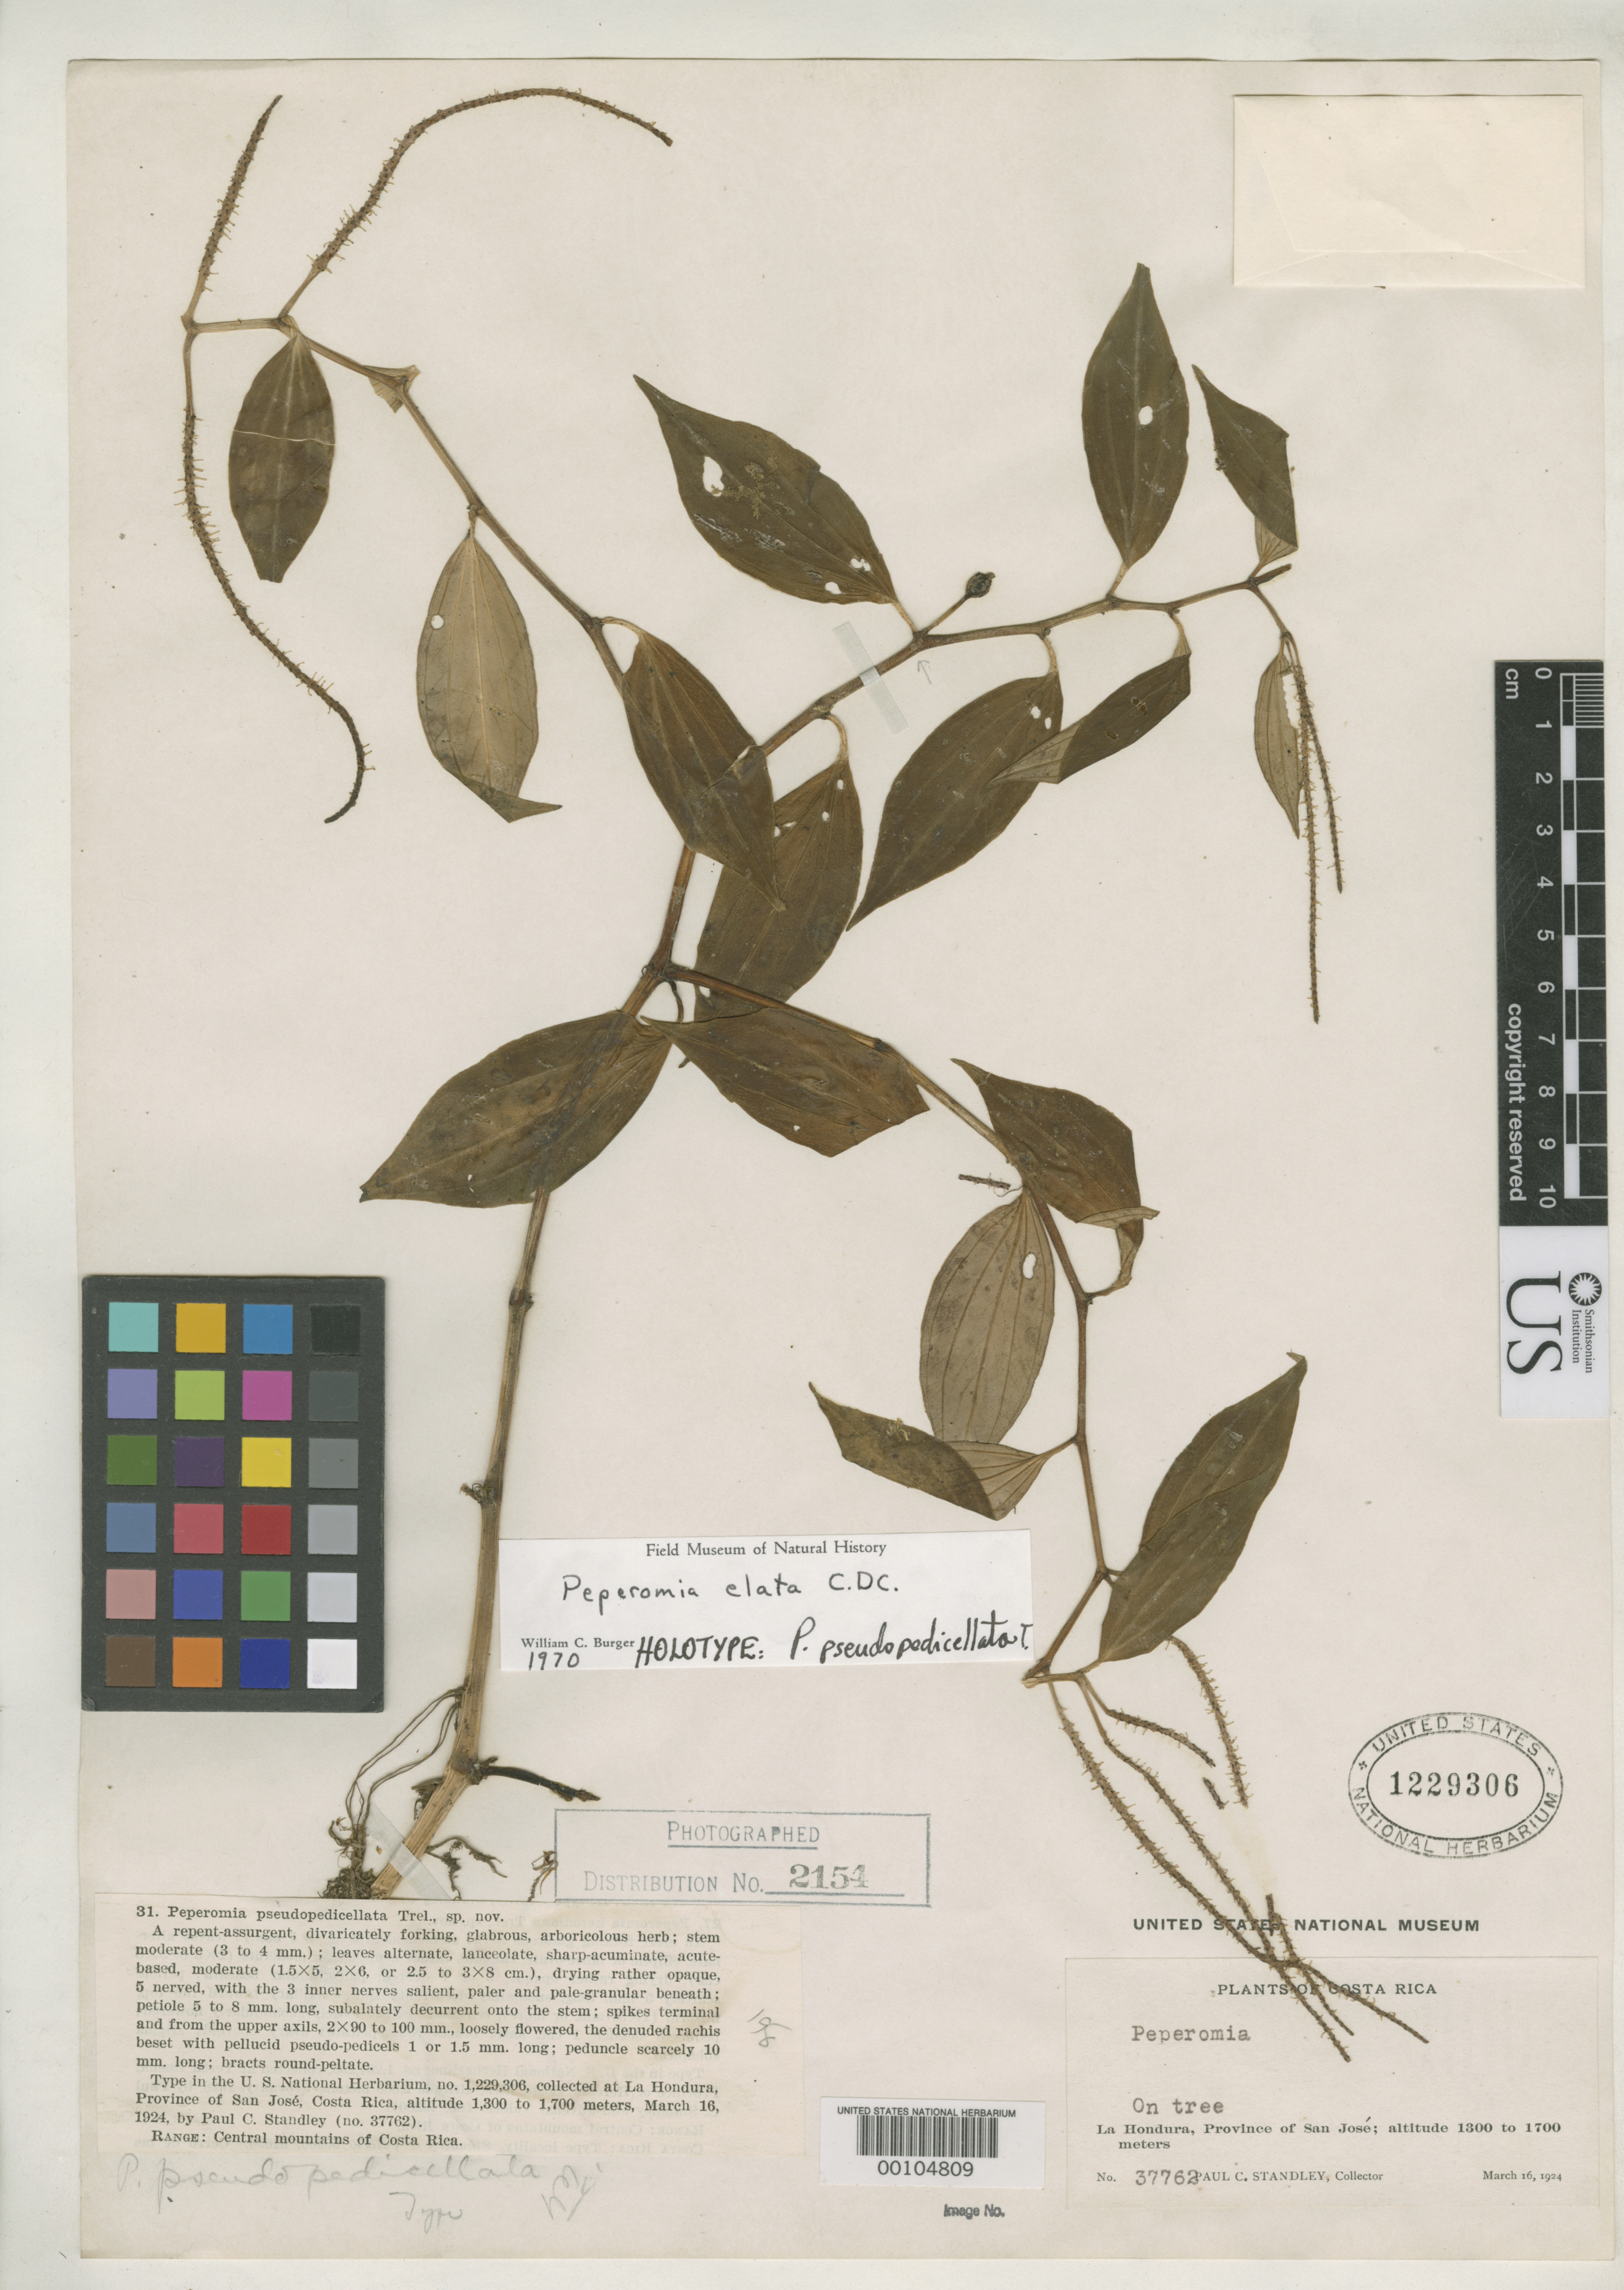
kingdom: Plantae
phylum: Tracheophyta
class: Magnoliopsida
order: Piperales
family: Piperaceae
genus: Peperomia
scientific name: Peperomia pseudopedicellata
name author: Trel.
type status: Holotype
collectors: P. C. Standley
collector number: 37762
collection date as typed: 16 Mar 1924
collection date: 1924-03-16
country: Costa Rica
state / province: San José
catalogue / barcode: US 1229306